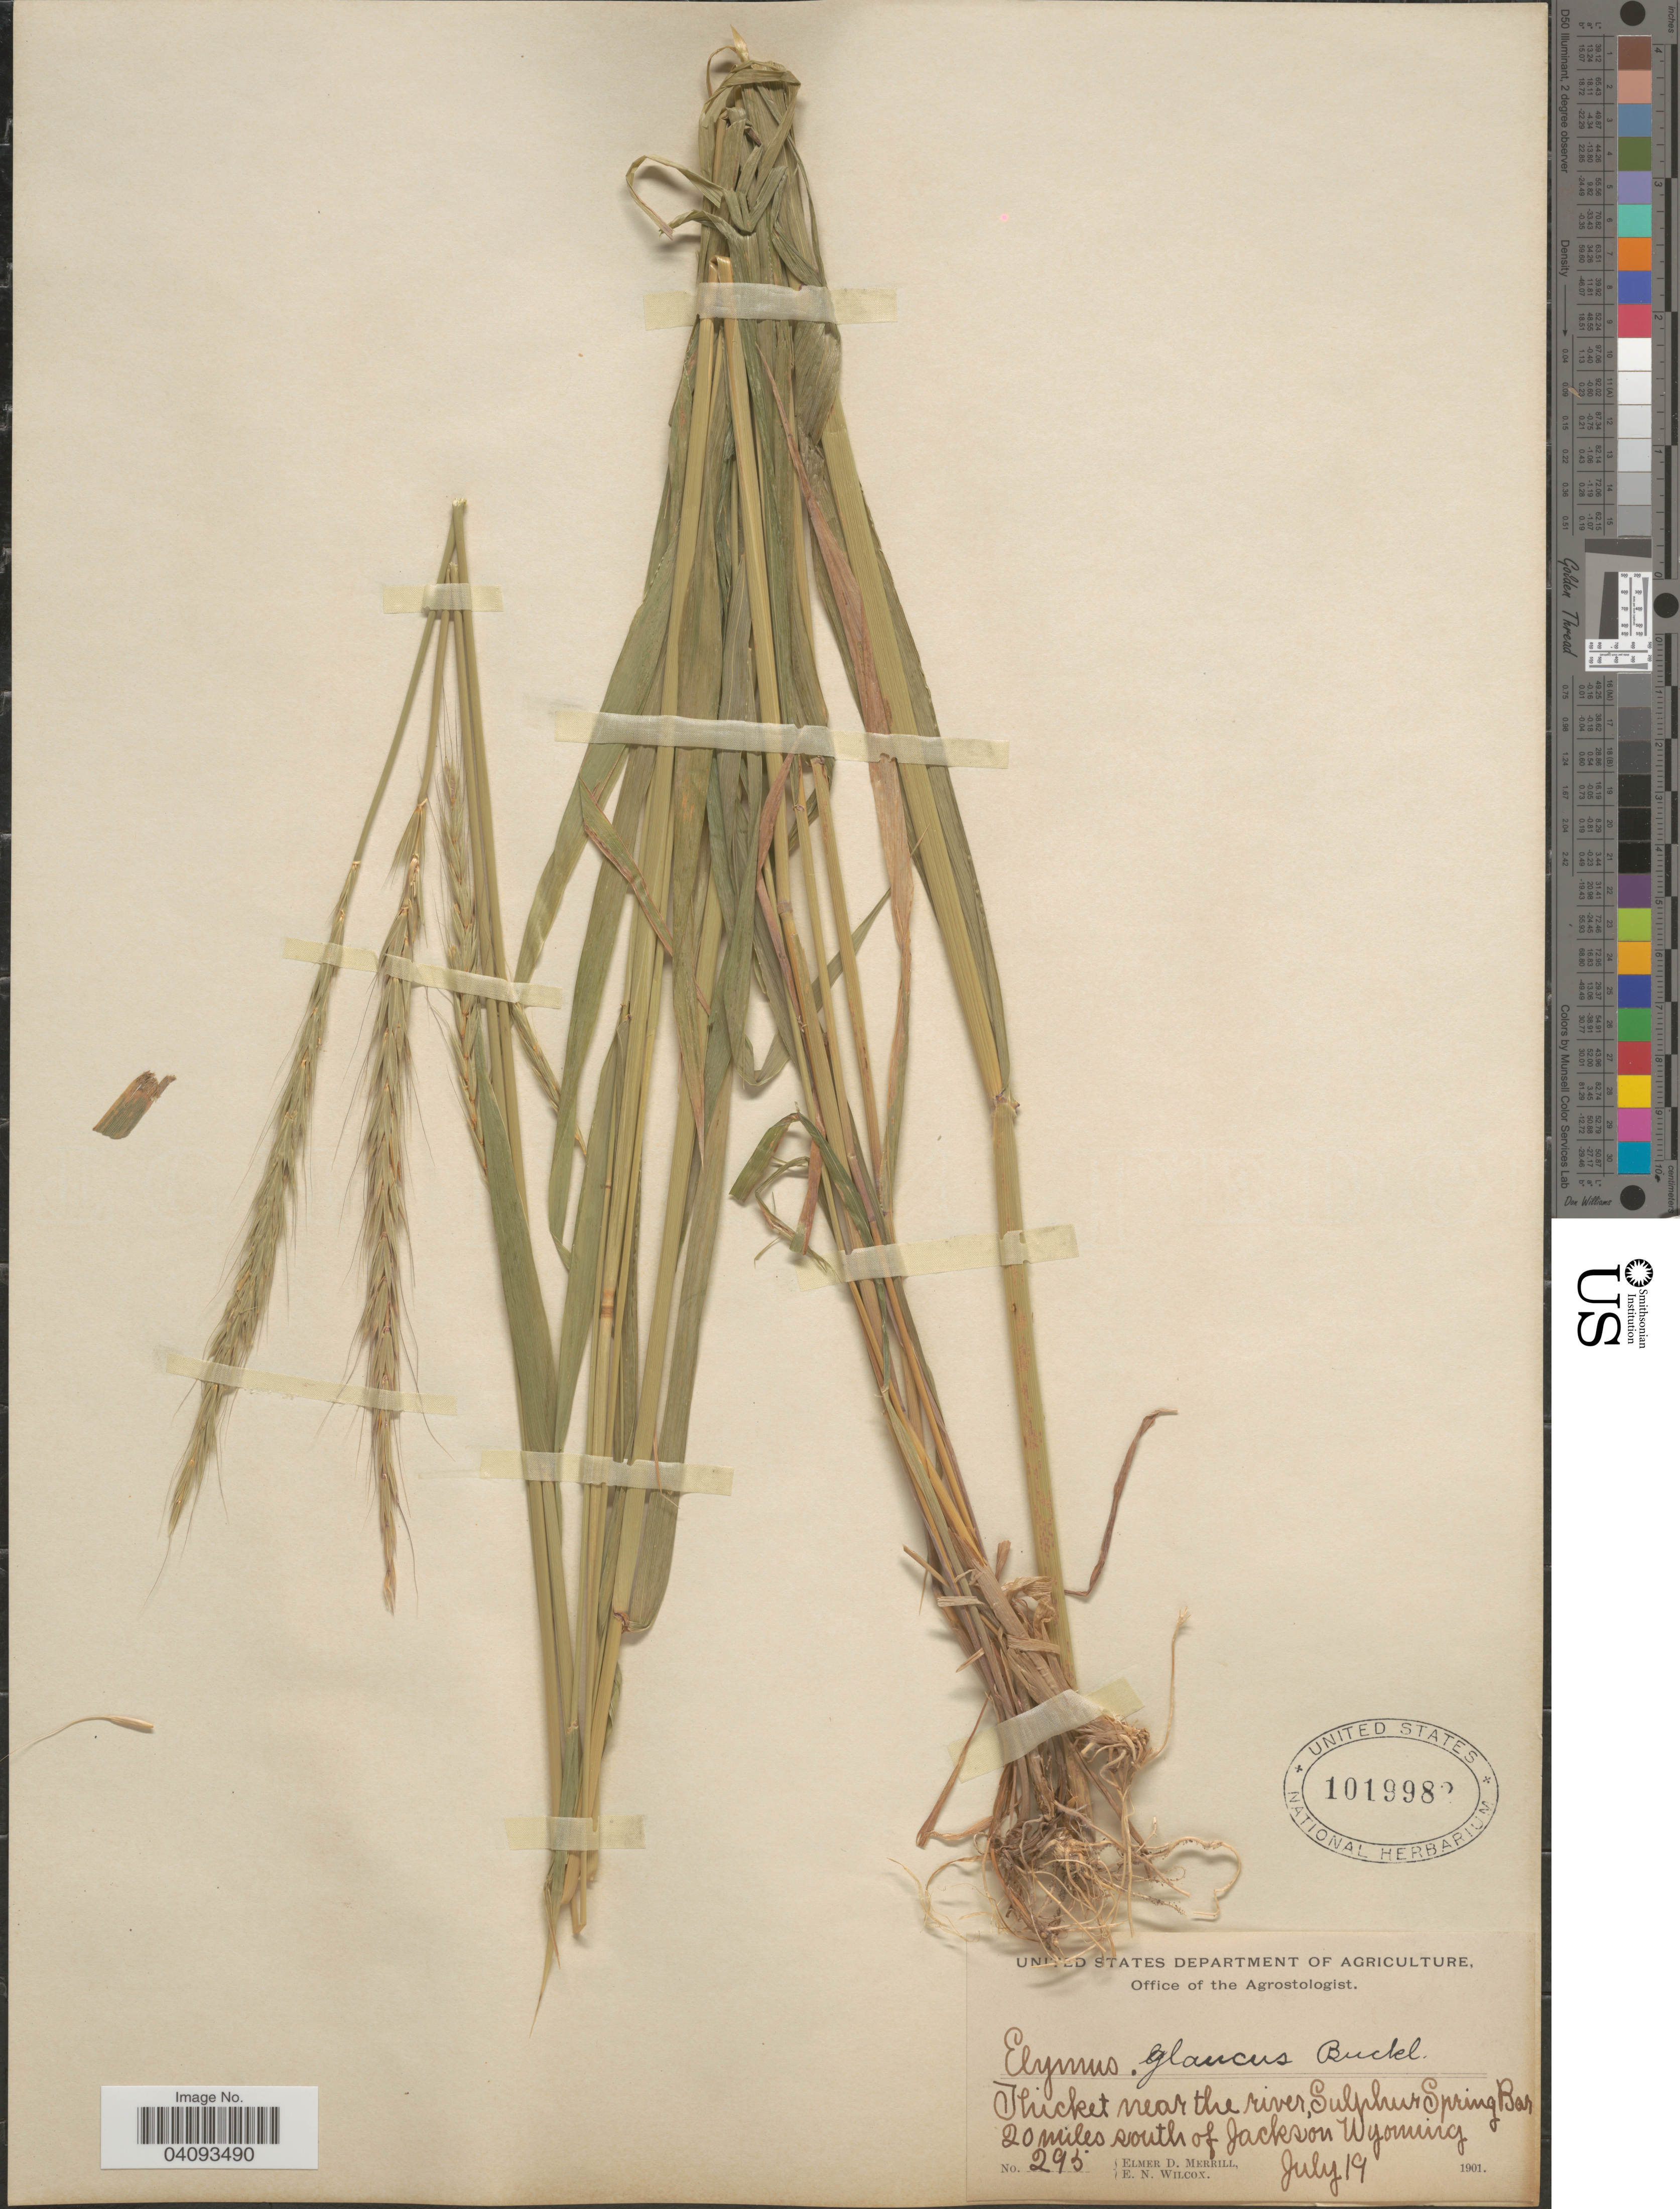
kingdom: Plantae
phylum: Tracheophyta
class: Liliopsida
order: Poales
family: Poaceae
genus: Elymus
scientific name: Elymus glaucus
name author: Buckley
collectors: E. D. Merrill & E. Wilcox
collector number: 295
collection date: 1901-07-19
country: United States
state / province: Wyoming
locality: Thicket near the river, Sulphur Spring Bar 20 miles south of Jackson.